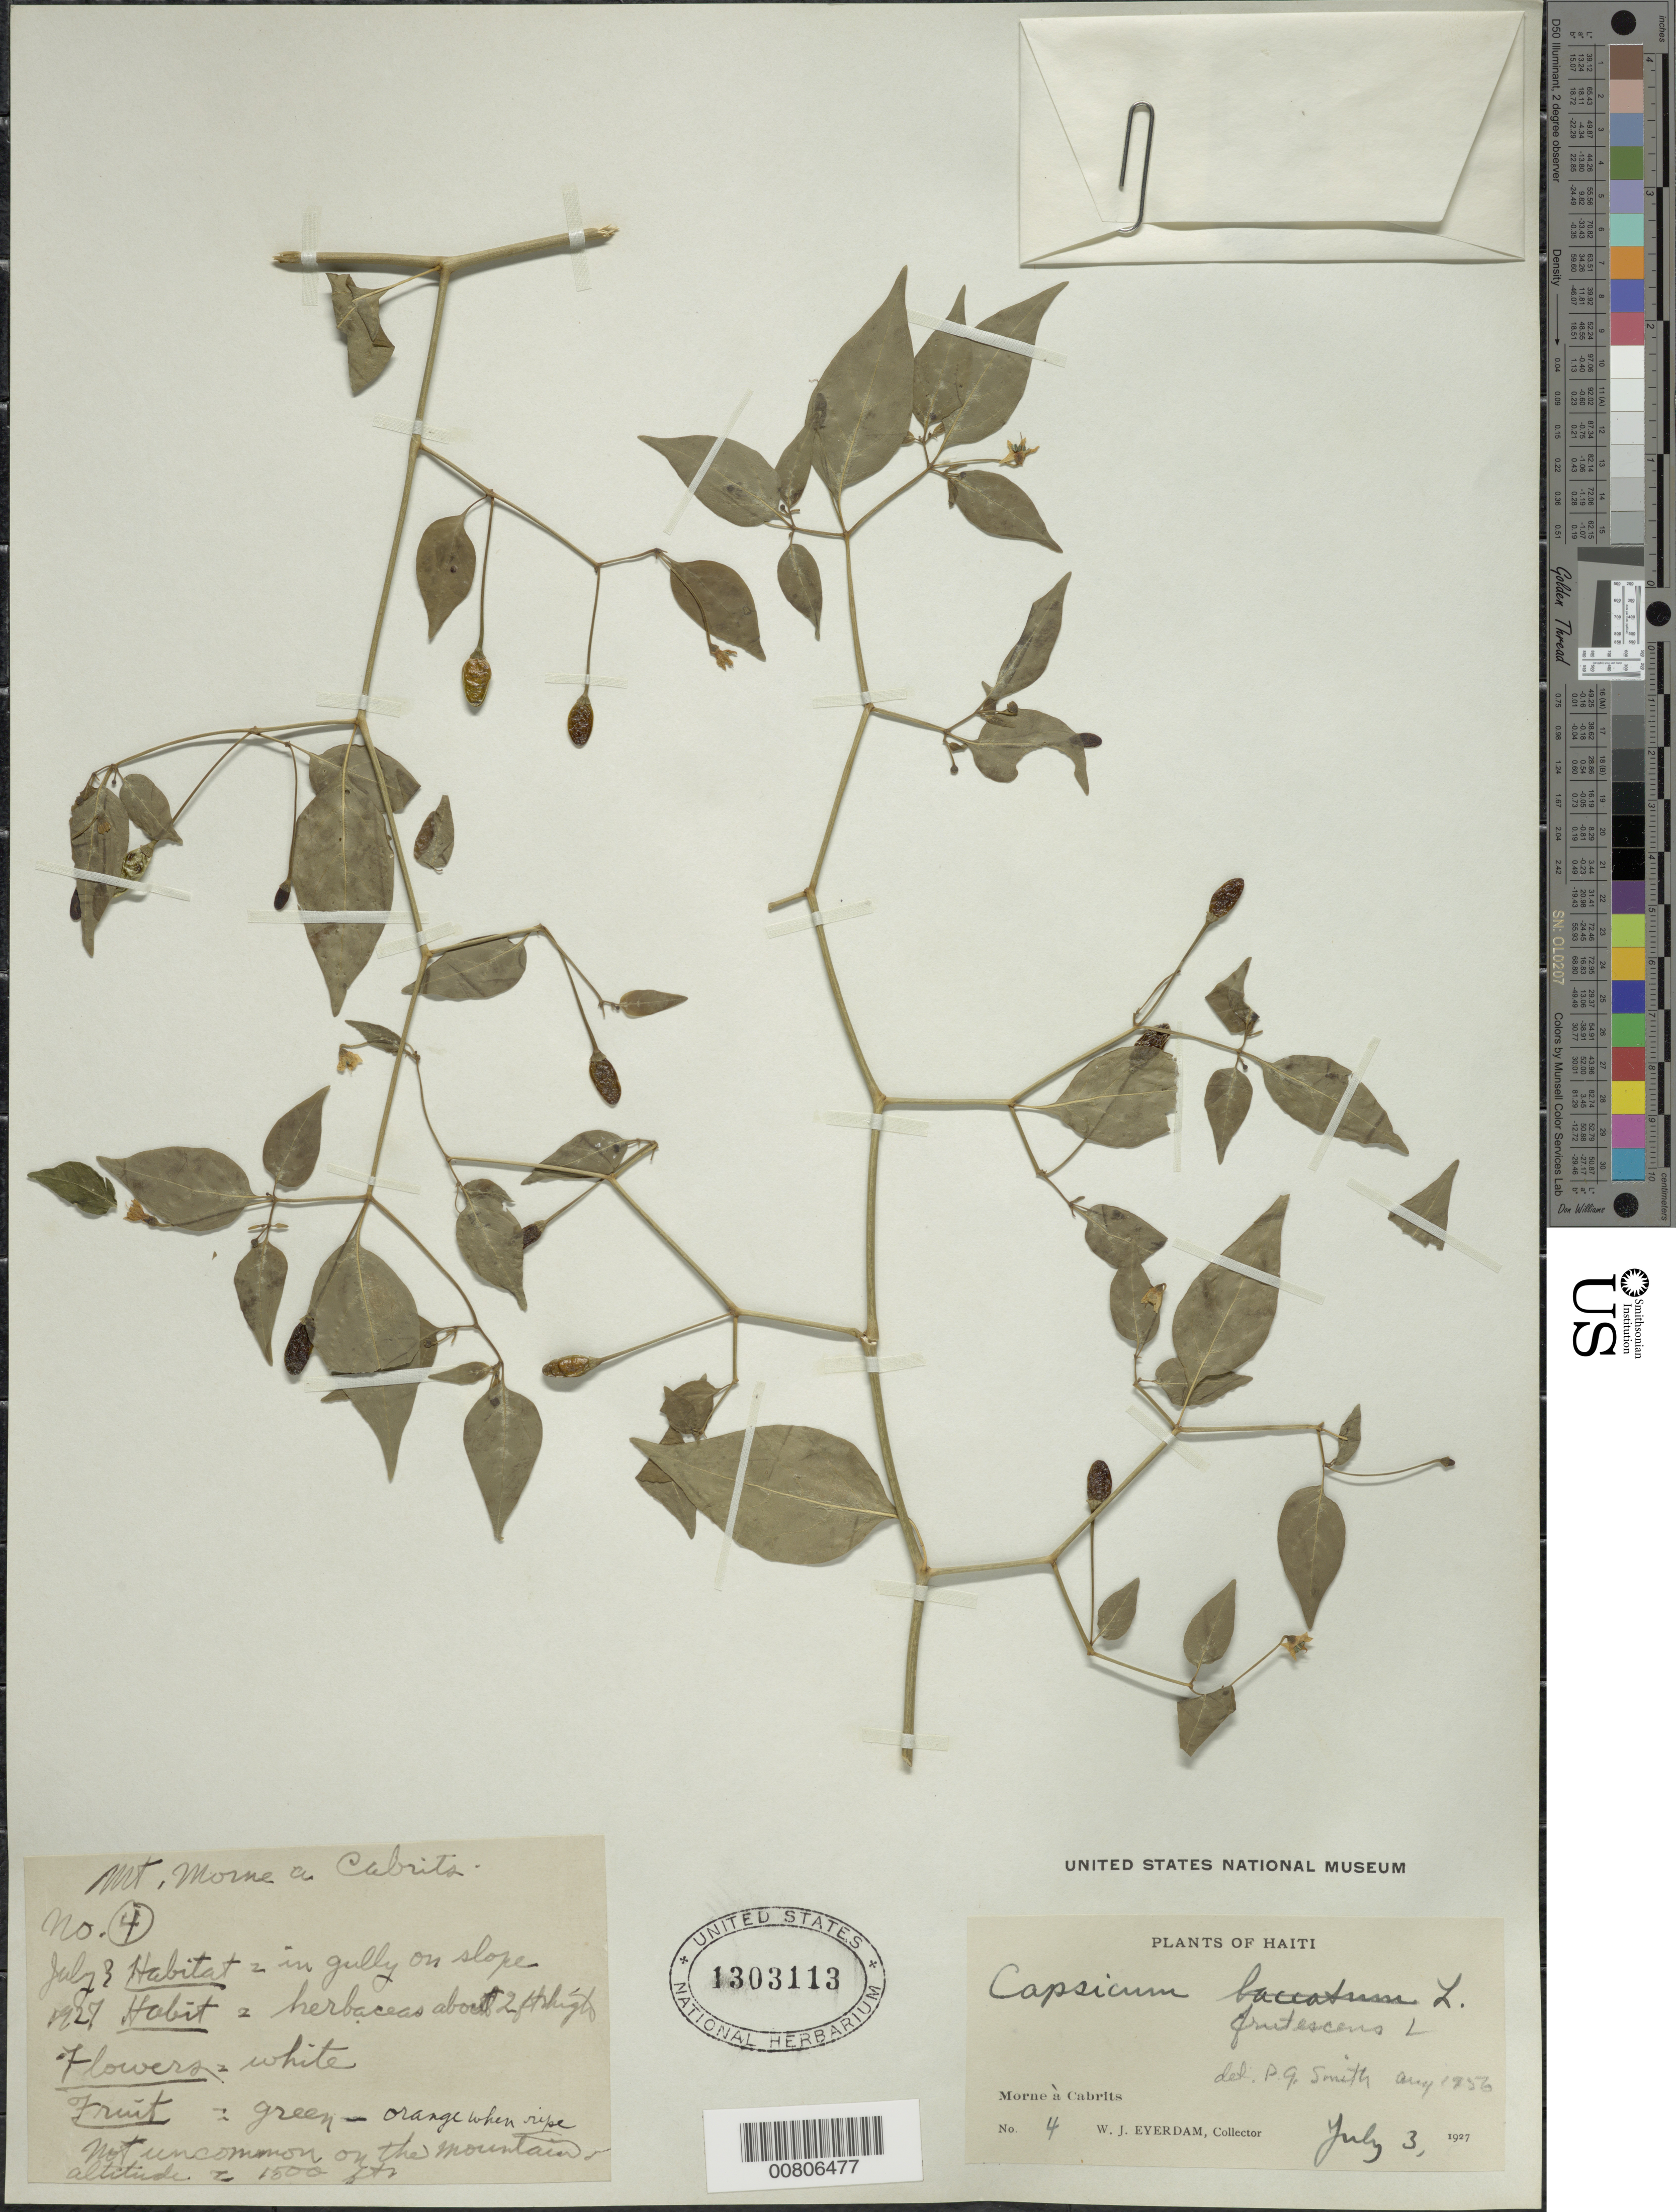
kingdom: Plantae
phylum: Tracheophyta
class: Magnoliopsida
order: Solanales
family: Solanaceae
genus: Capsicum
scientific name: Capsicum frutescens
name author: L.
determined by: Smith, P. G.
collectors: W. J. Eyerdam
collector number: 4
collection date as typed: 03 Jul 1927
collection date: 1927-07-03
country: Haiti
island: Hispaniola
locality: Morne à Cabrits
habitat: On mountain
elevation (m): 1500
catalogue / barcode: US 1303113